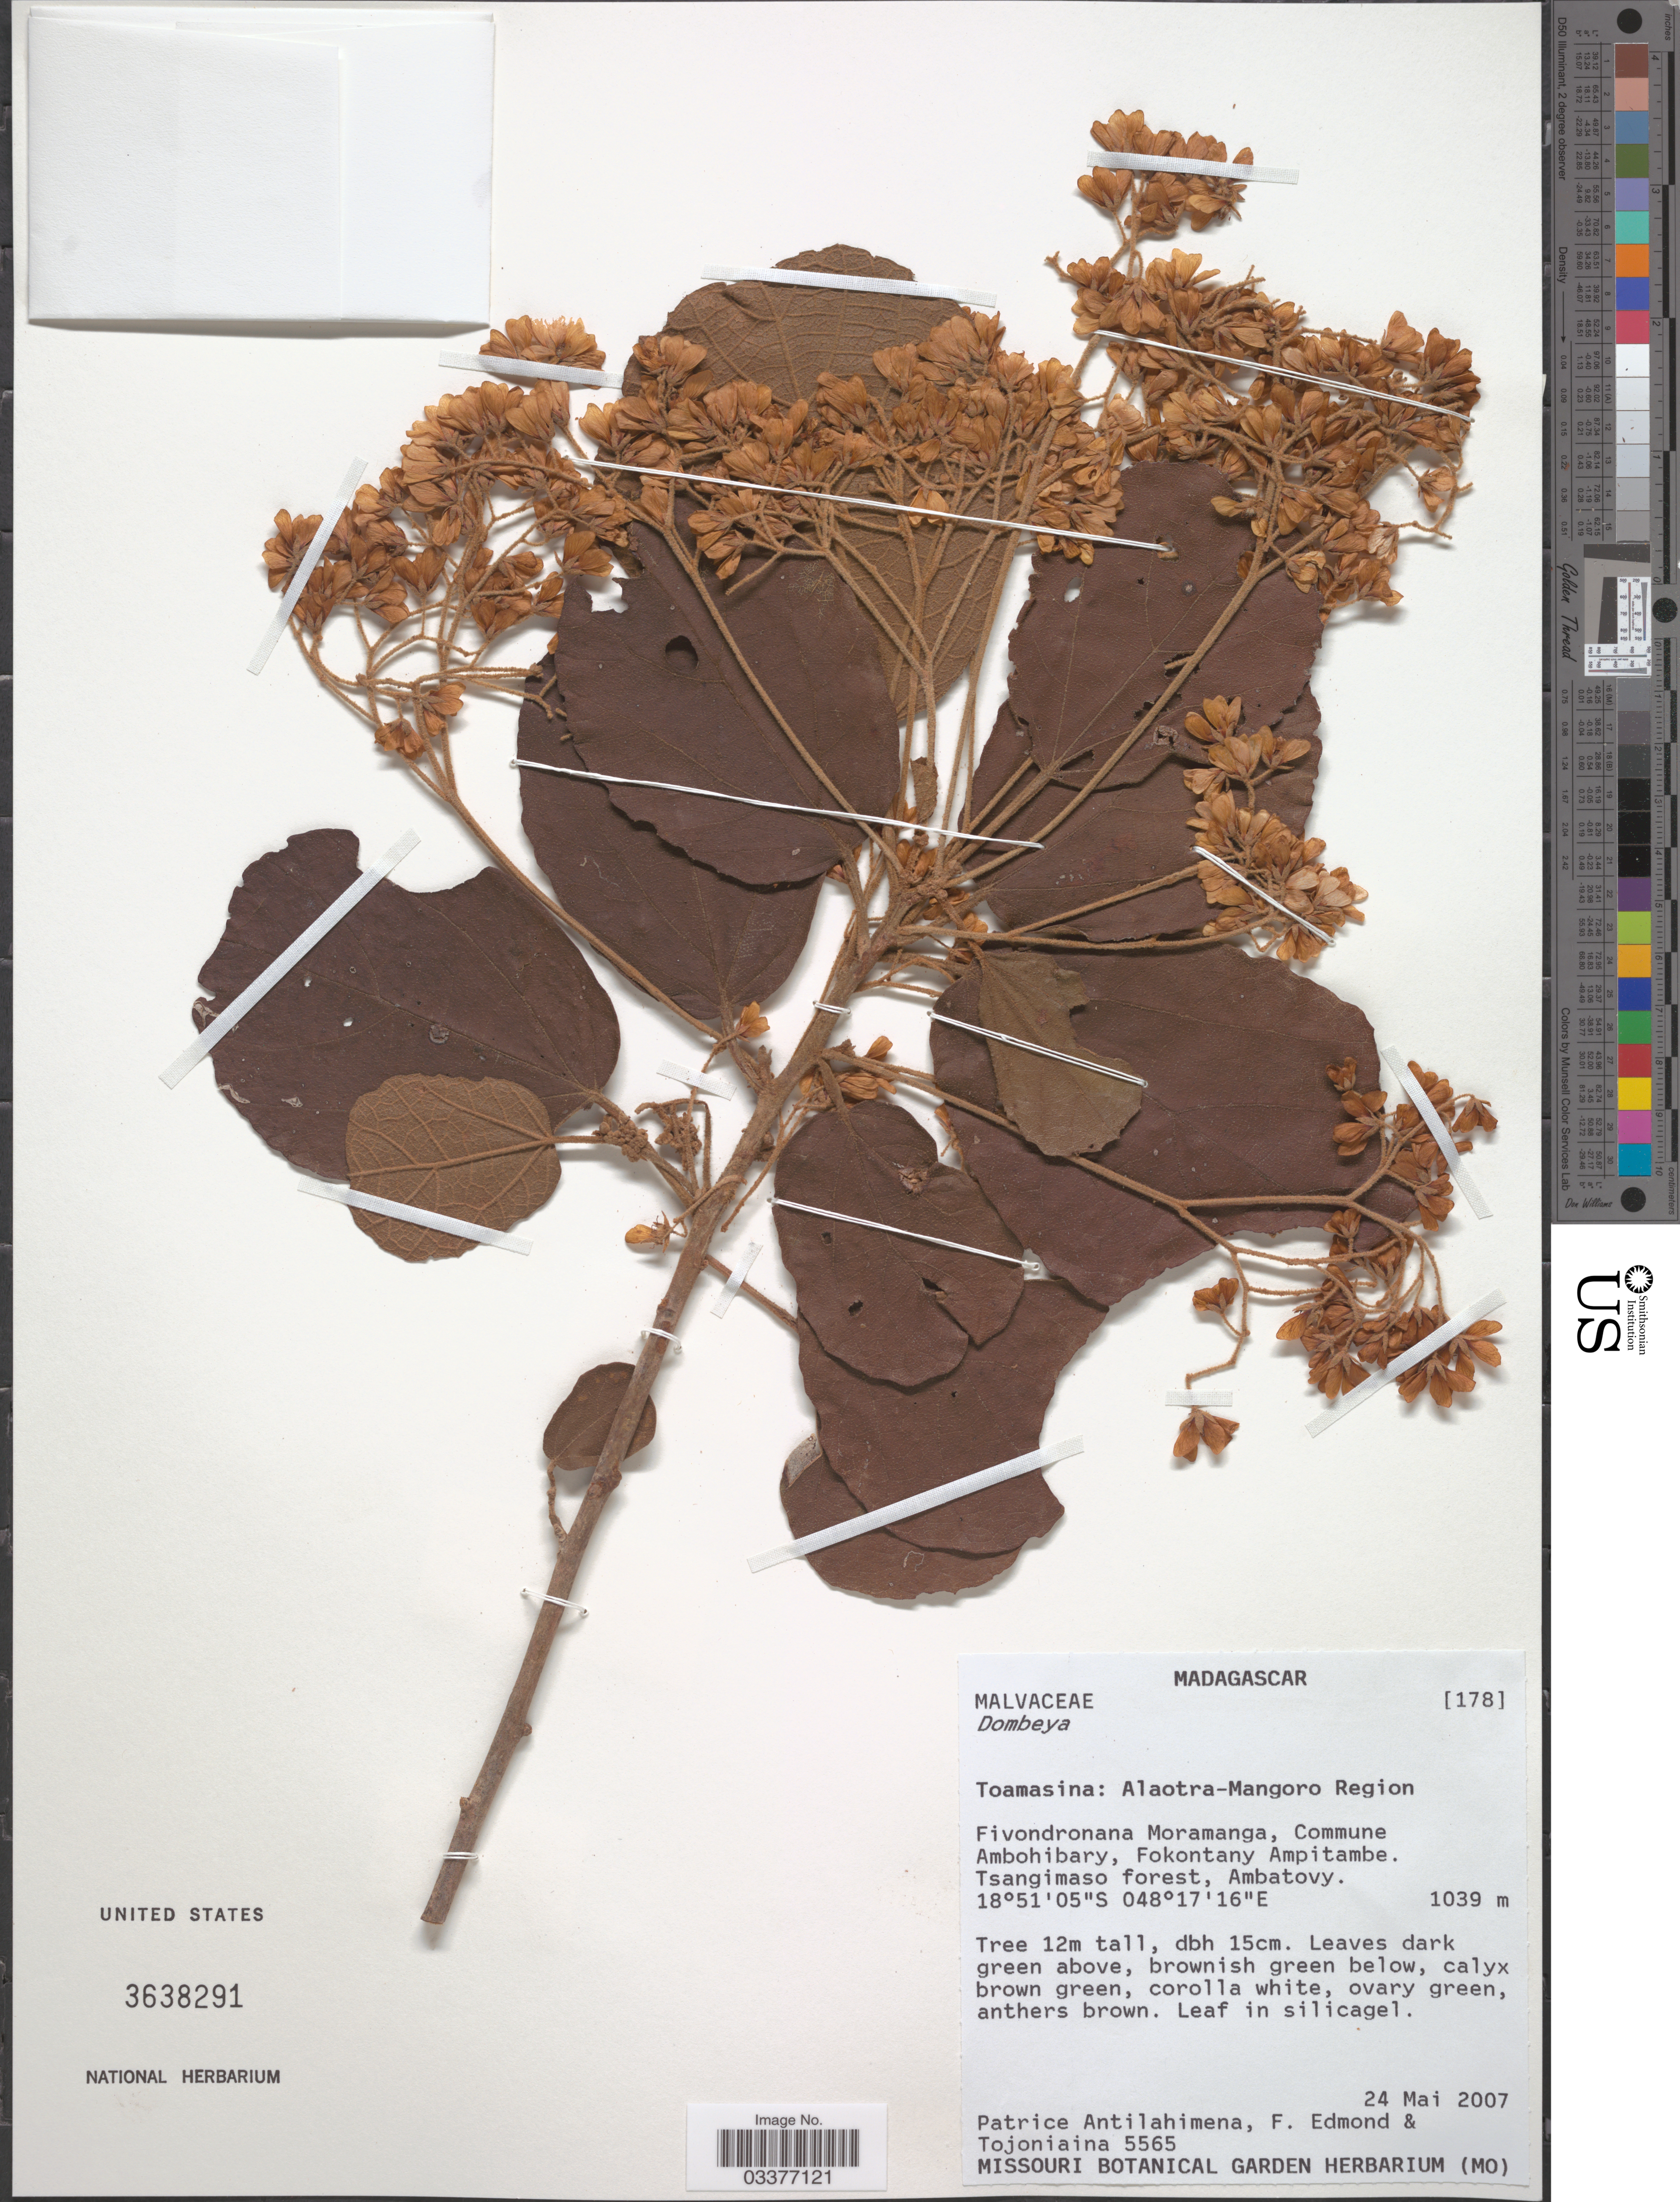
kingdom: Plantae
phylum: Tracheophyta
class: Magnoliopsida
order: Malvales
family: Malvaceae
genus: Dombeya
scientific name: Dombeya sp.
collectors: P. Antilahimena, F. Edmond & Tojoniaina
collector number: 5565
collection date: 2007-05-24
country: Madagascar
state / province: Alaotra Mangoro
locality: Alaotra-Mangoro Region. Fivondronana Moramanga, Commune Ambohibary, Fokontany Ampitambe. Tsangimaso forest, Ambatovy.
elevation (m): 1039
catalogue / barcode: US 3638291